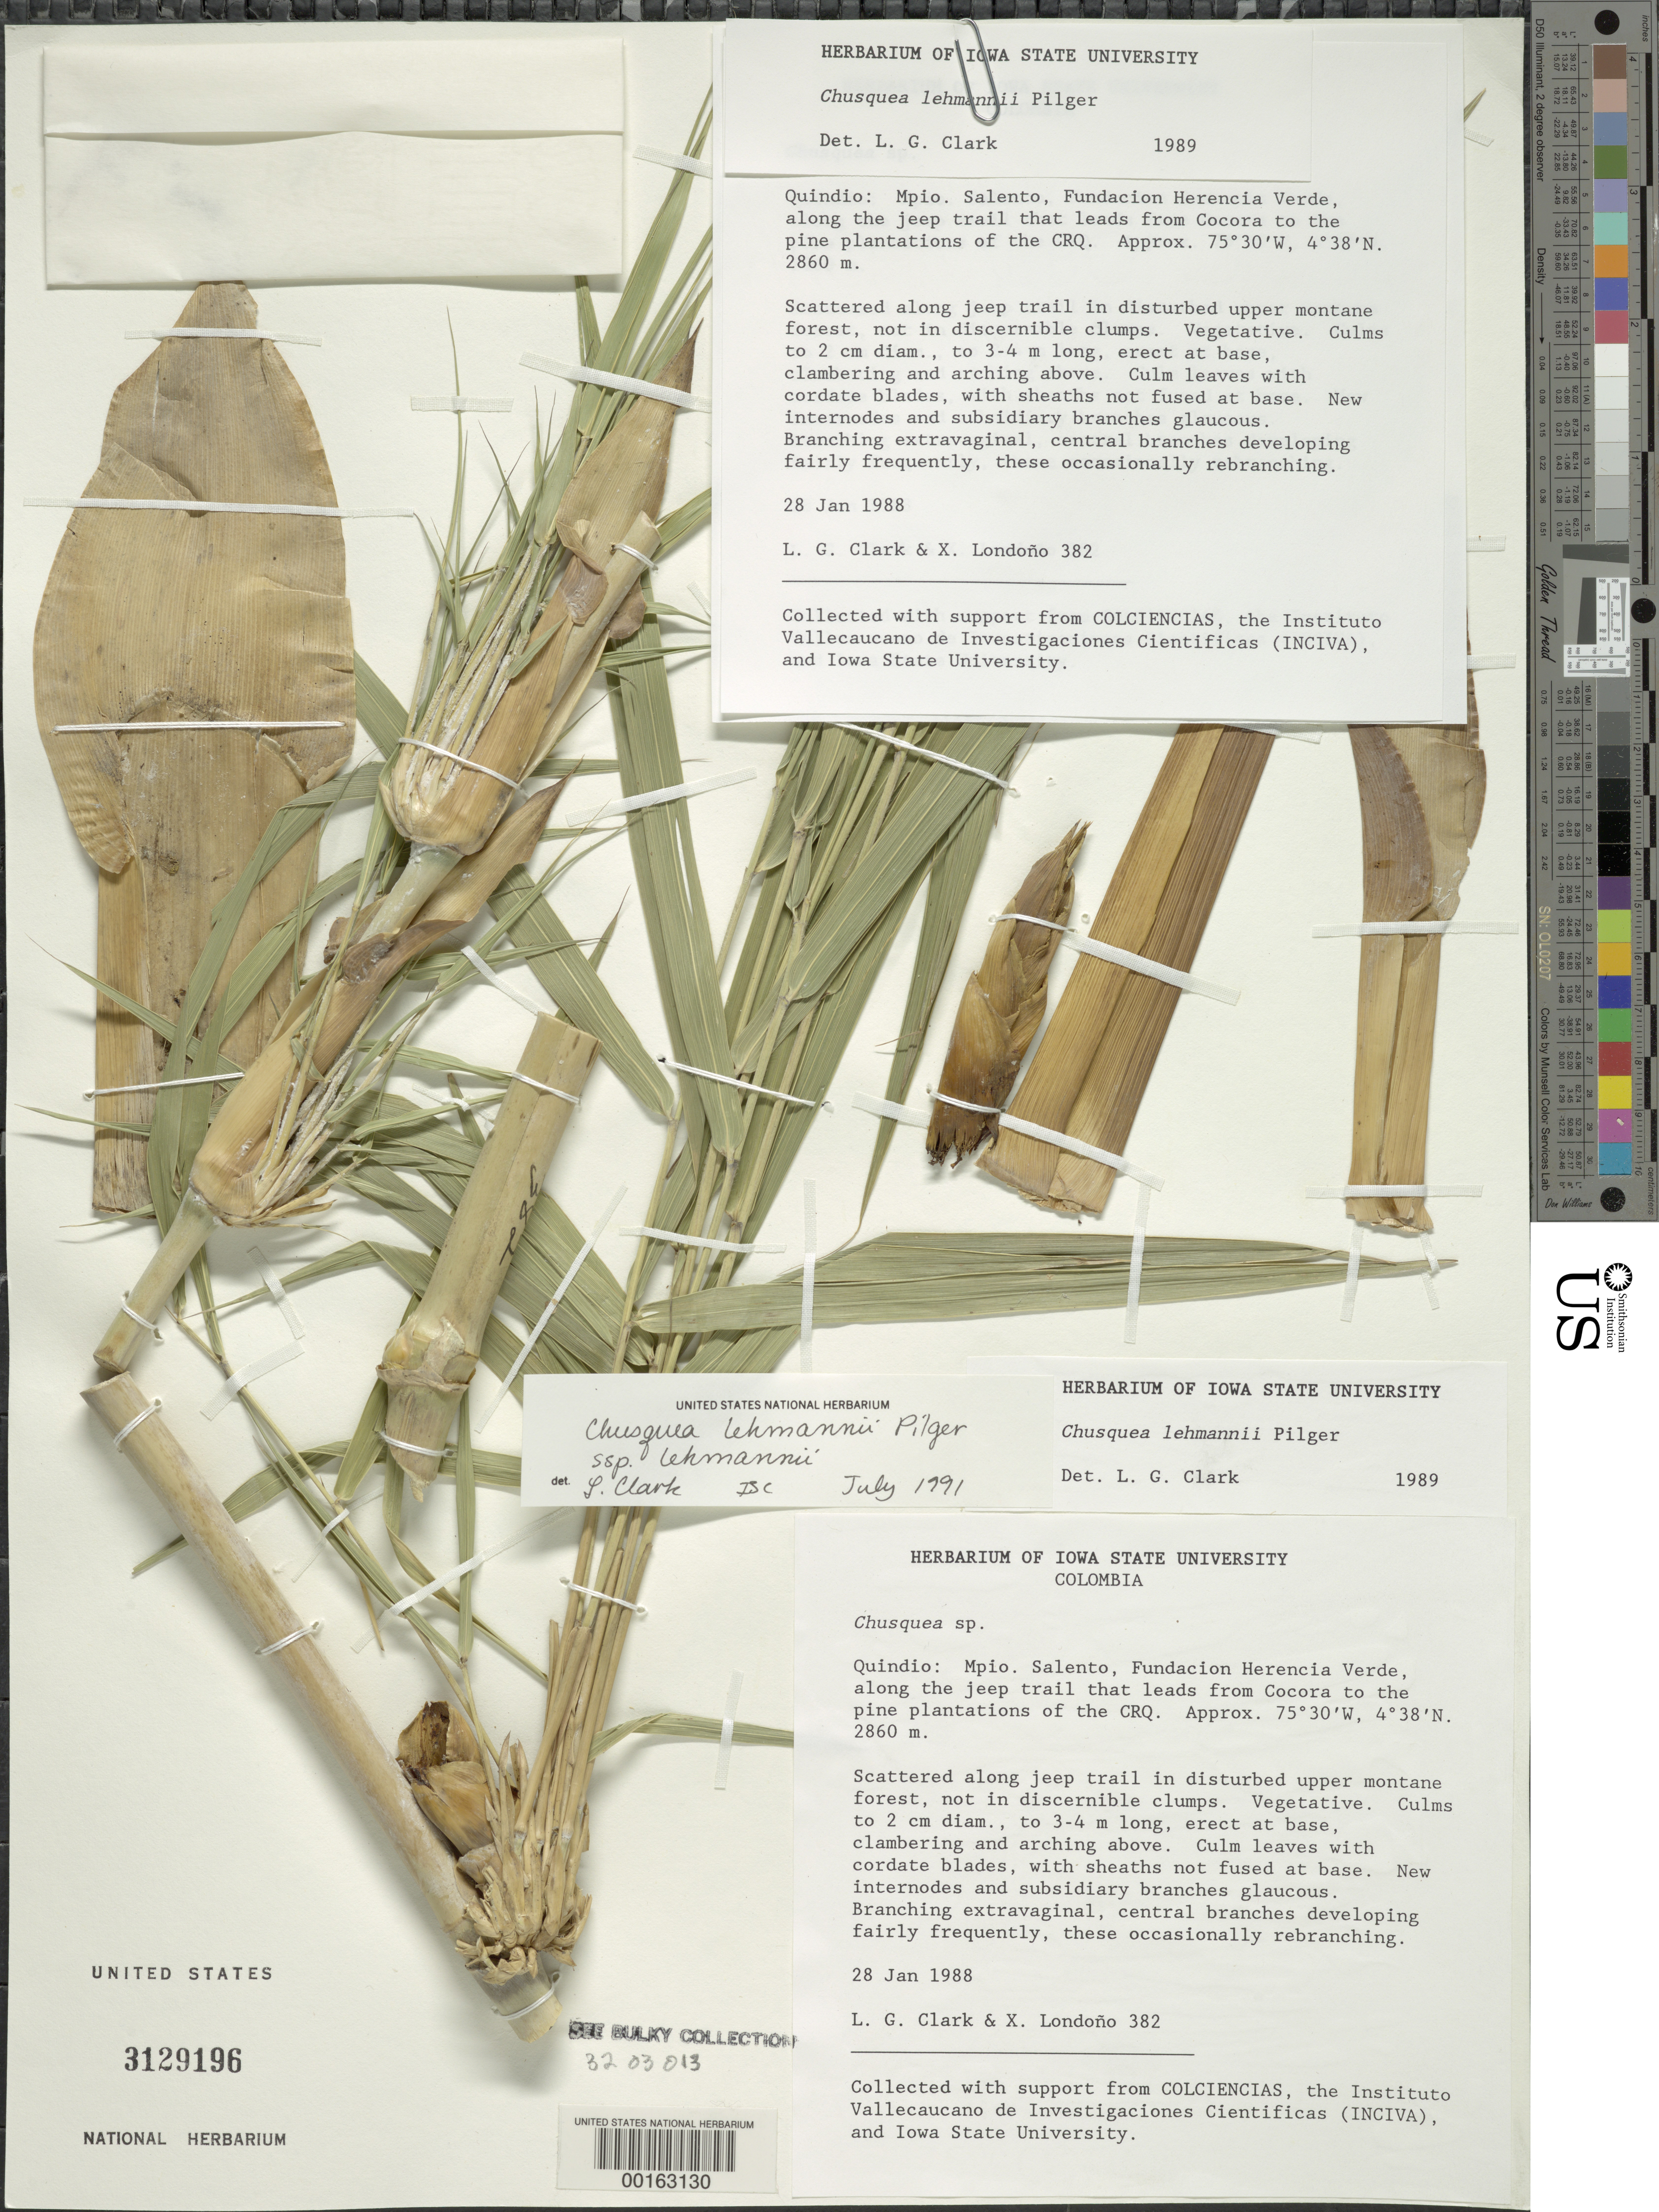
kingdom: Plantae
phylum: Tracheophyta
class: Liliopsida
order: Poales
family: Poaceae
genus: Chusquea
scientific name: Chusquea lehmannii subsp. lehmannii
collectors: L. G. Clark & X. Londoño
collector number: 382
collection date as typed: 28 Jan 1988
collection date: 1988-01-28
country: Colombia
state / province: Quindío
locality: Salento, fundacion Herencia Verde, along the jeep Trail that leads from Cocora to the pine plantations of the crq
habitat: Scattered along jeep trail in disturbed upper montane forest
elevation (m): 2860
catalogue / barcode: US 3129196